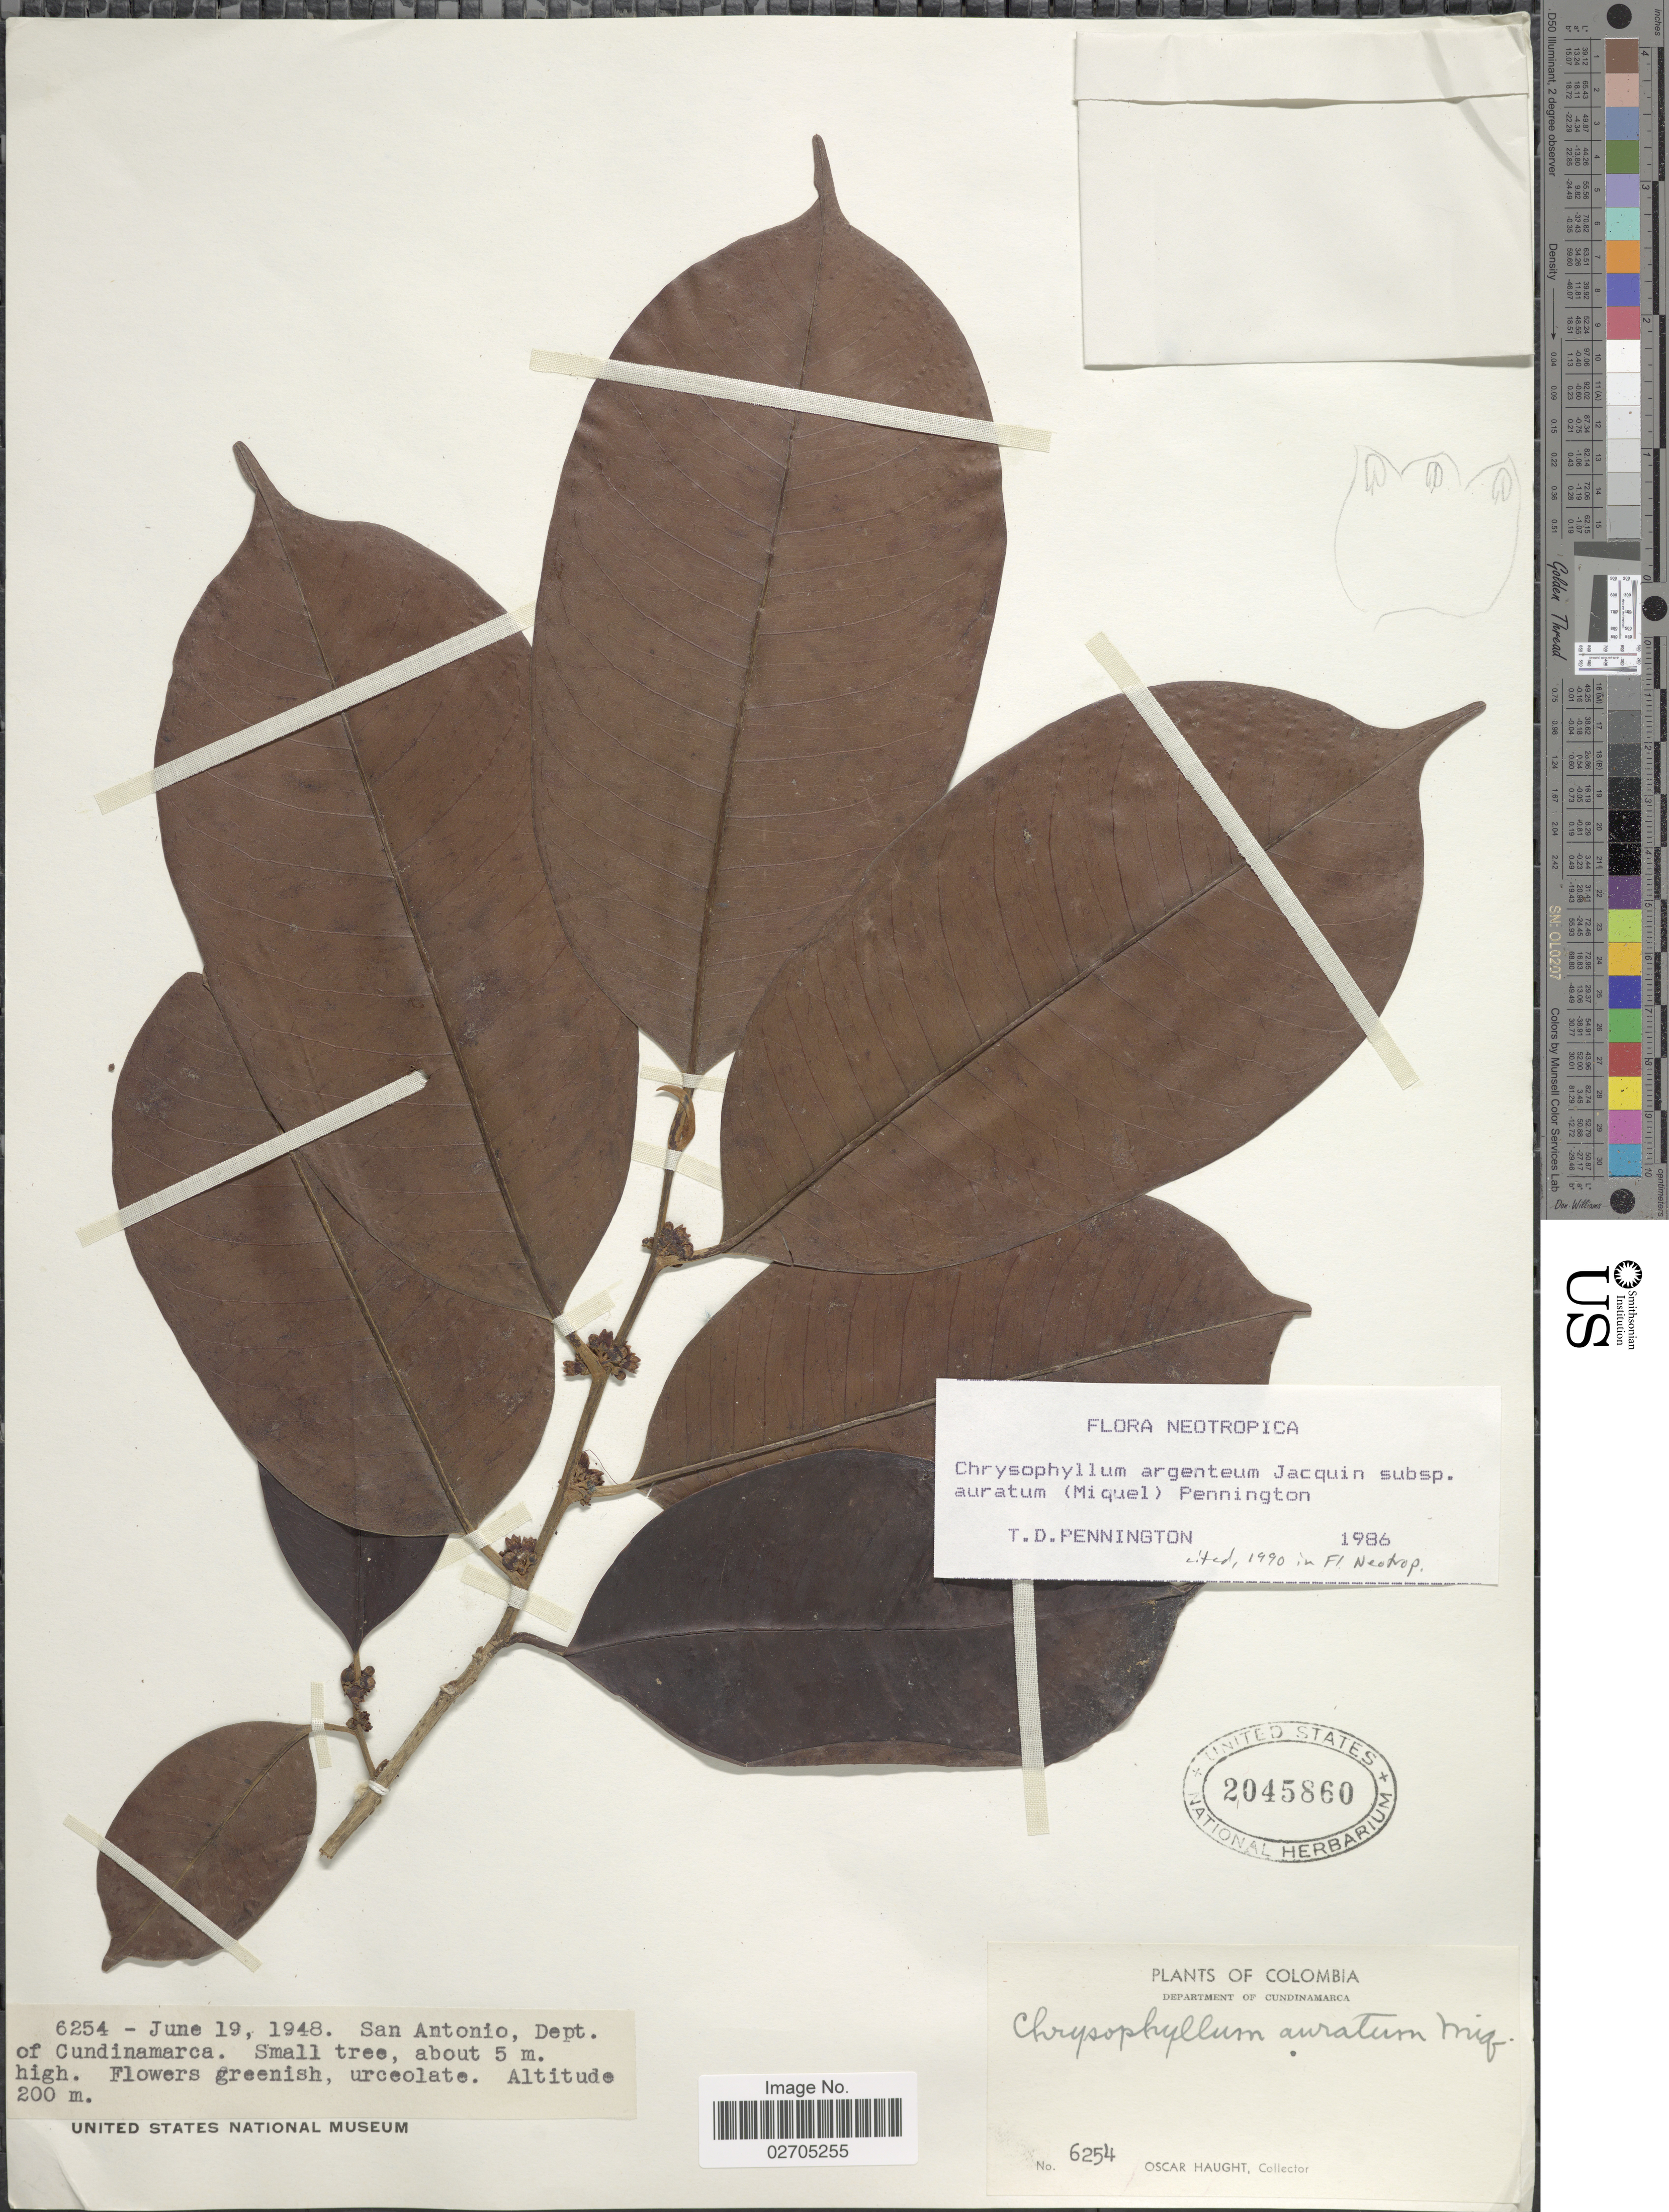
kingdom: Plantae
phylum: Tracheophyta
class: Magnoliopsida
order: Ericales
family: Sapotaceae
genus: Chrysophyllum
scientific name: Chrysophyllum argenteum subsp. auratum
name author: (Miq.) T.D. Penn.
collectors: O. L. Haught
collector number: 6254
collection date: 1948-06-19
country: Colombia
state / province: Cundinamarca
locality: San Antonio.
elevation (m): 200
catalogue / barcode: US 2045860